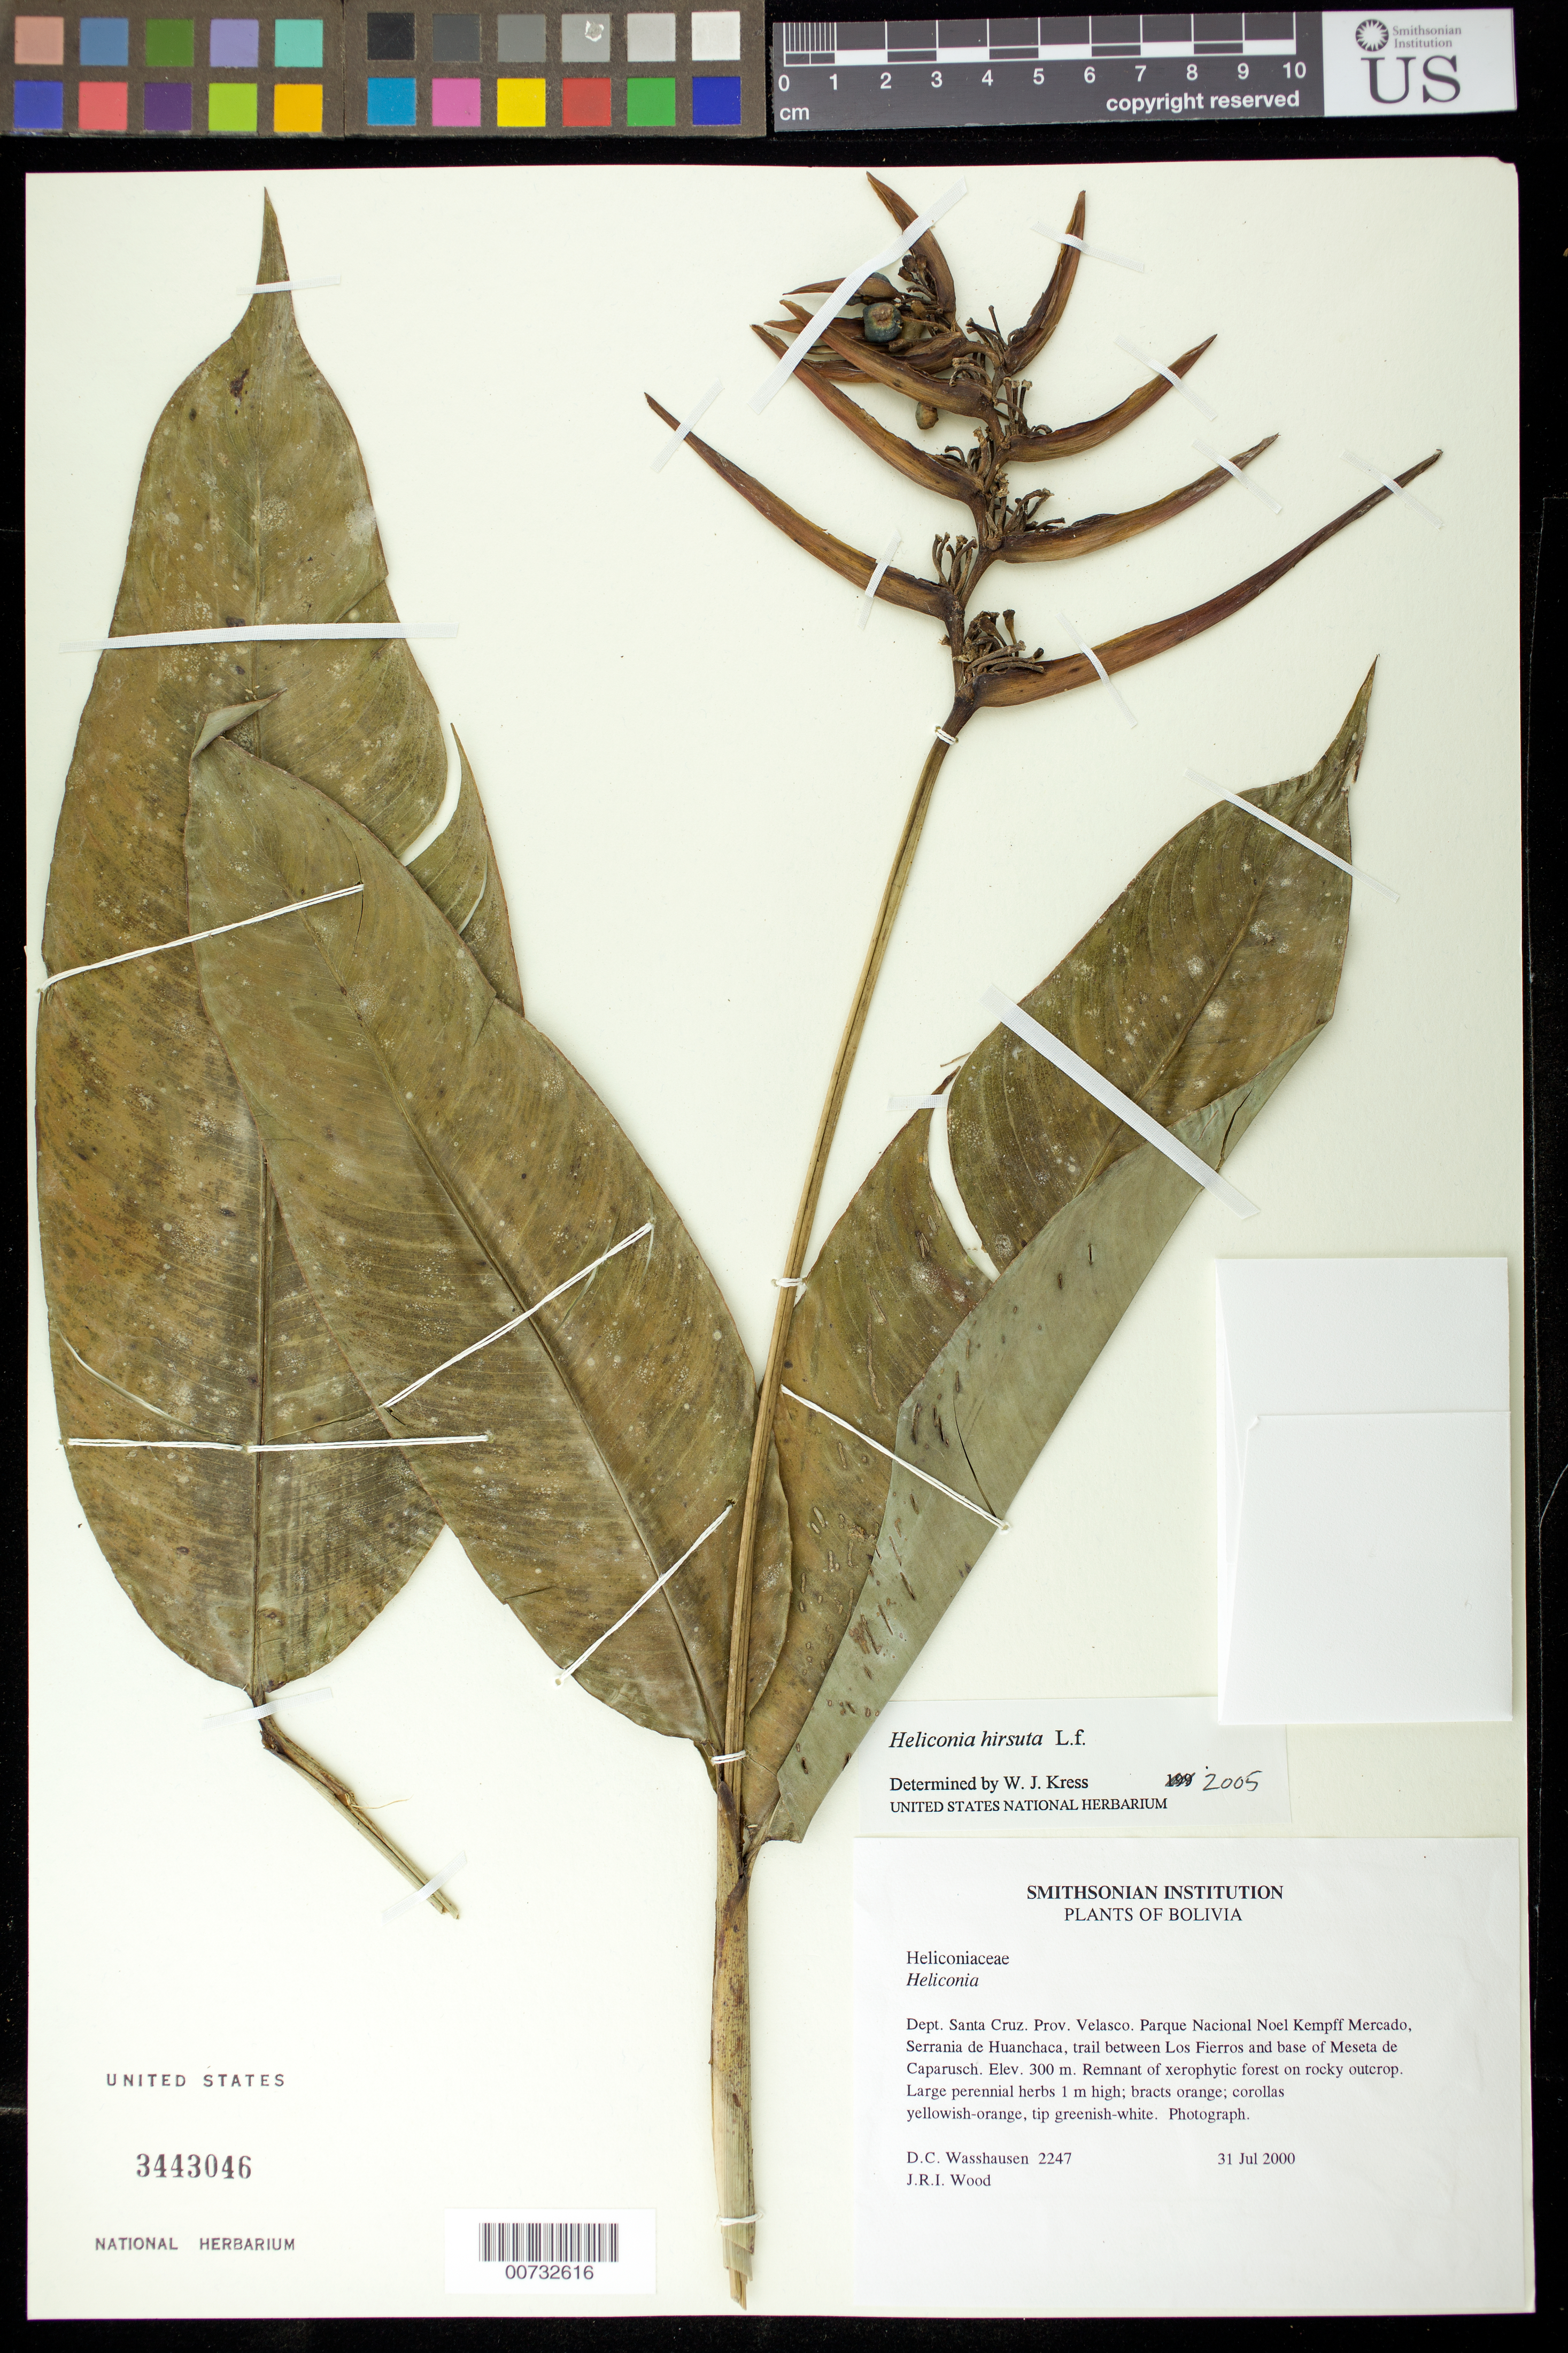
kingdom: Plantae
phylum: Tracheophyta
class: Liliopsida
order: Zingiberales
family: Heliconiaceae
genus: Heliconia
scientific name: Heliconia hirsuta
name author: L. f.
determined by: Kress, W. J., (US), Smithsonian Institution - National Museum of Natural History (UNITED STATES)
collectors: D. C. Wasshausen & J. R. I. Wood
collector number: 2247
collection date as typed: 31 Jul 2000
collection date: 2000-07-31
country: Bolivia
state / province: Santa Cruz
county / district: Velasco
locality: Parque Nacional Noel Kempff Mercado. Serrania de Huanchaca. Trail between Los Fierros and base of Meseta de Caparusch.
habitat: Remnant of xerophytic forest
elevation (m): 300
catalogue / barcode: US 3443046